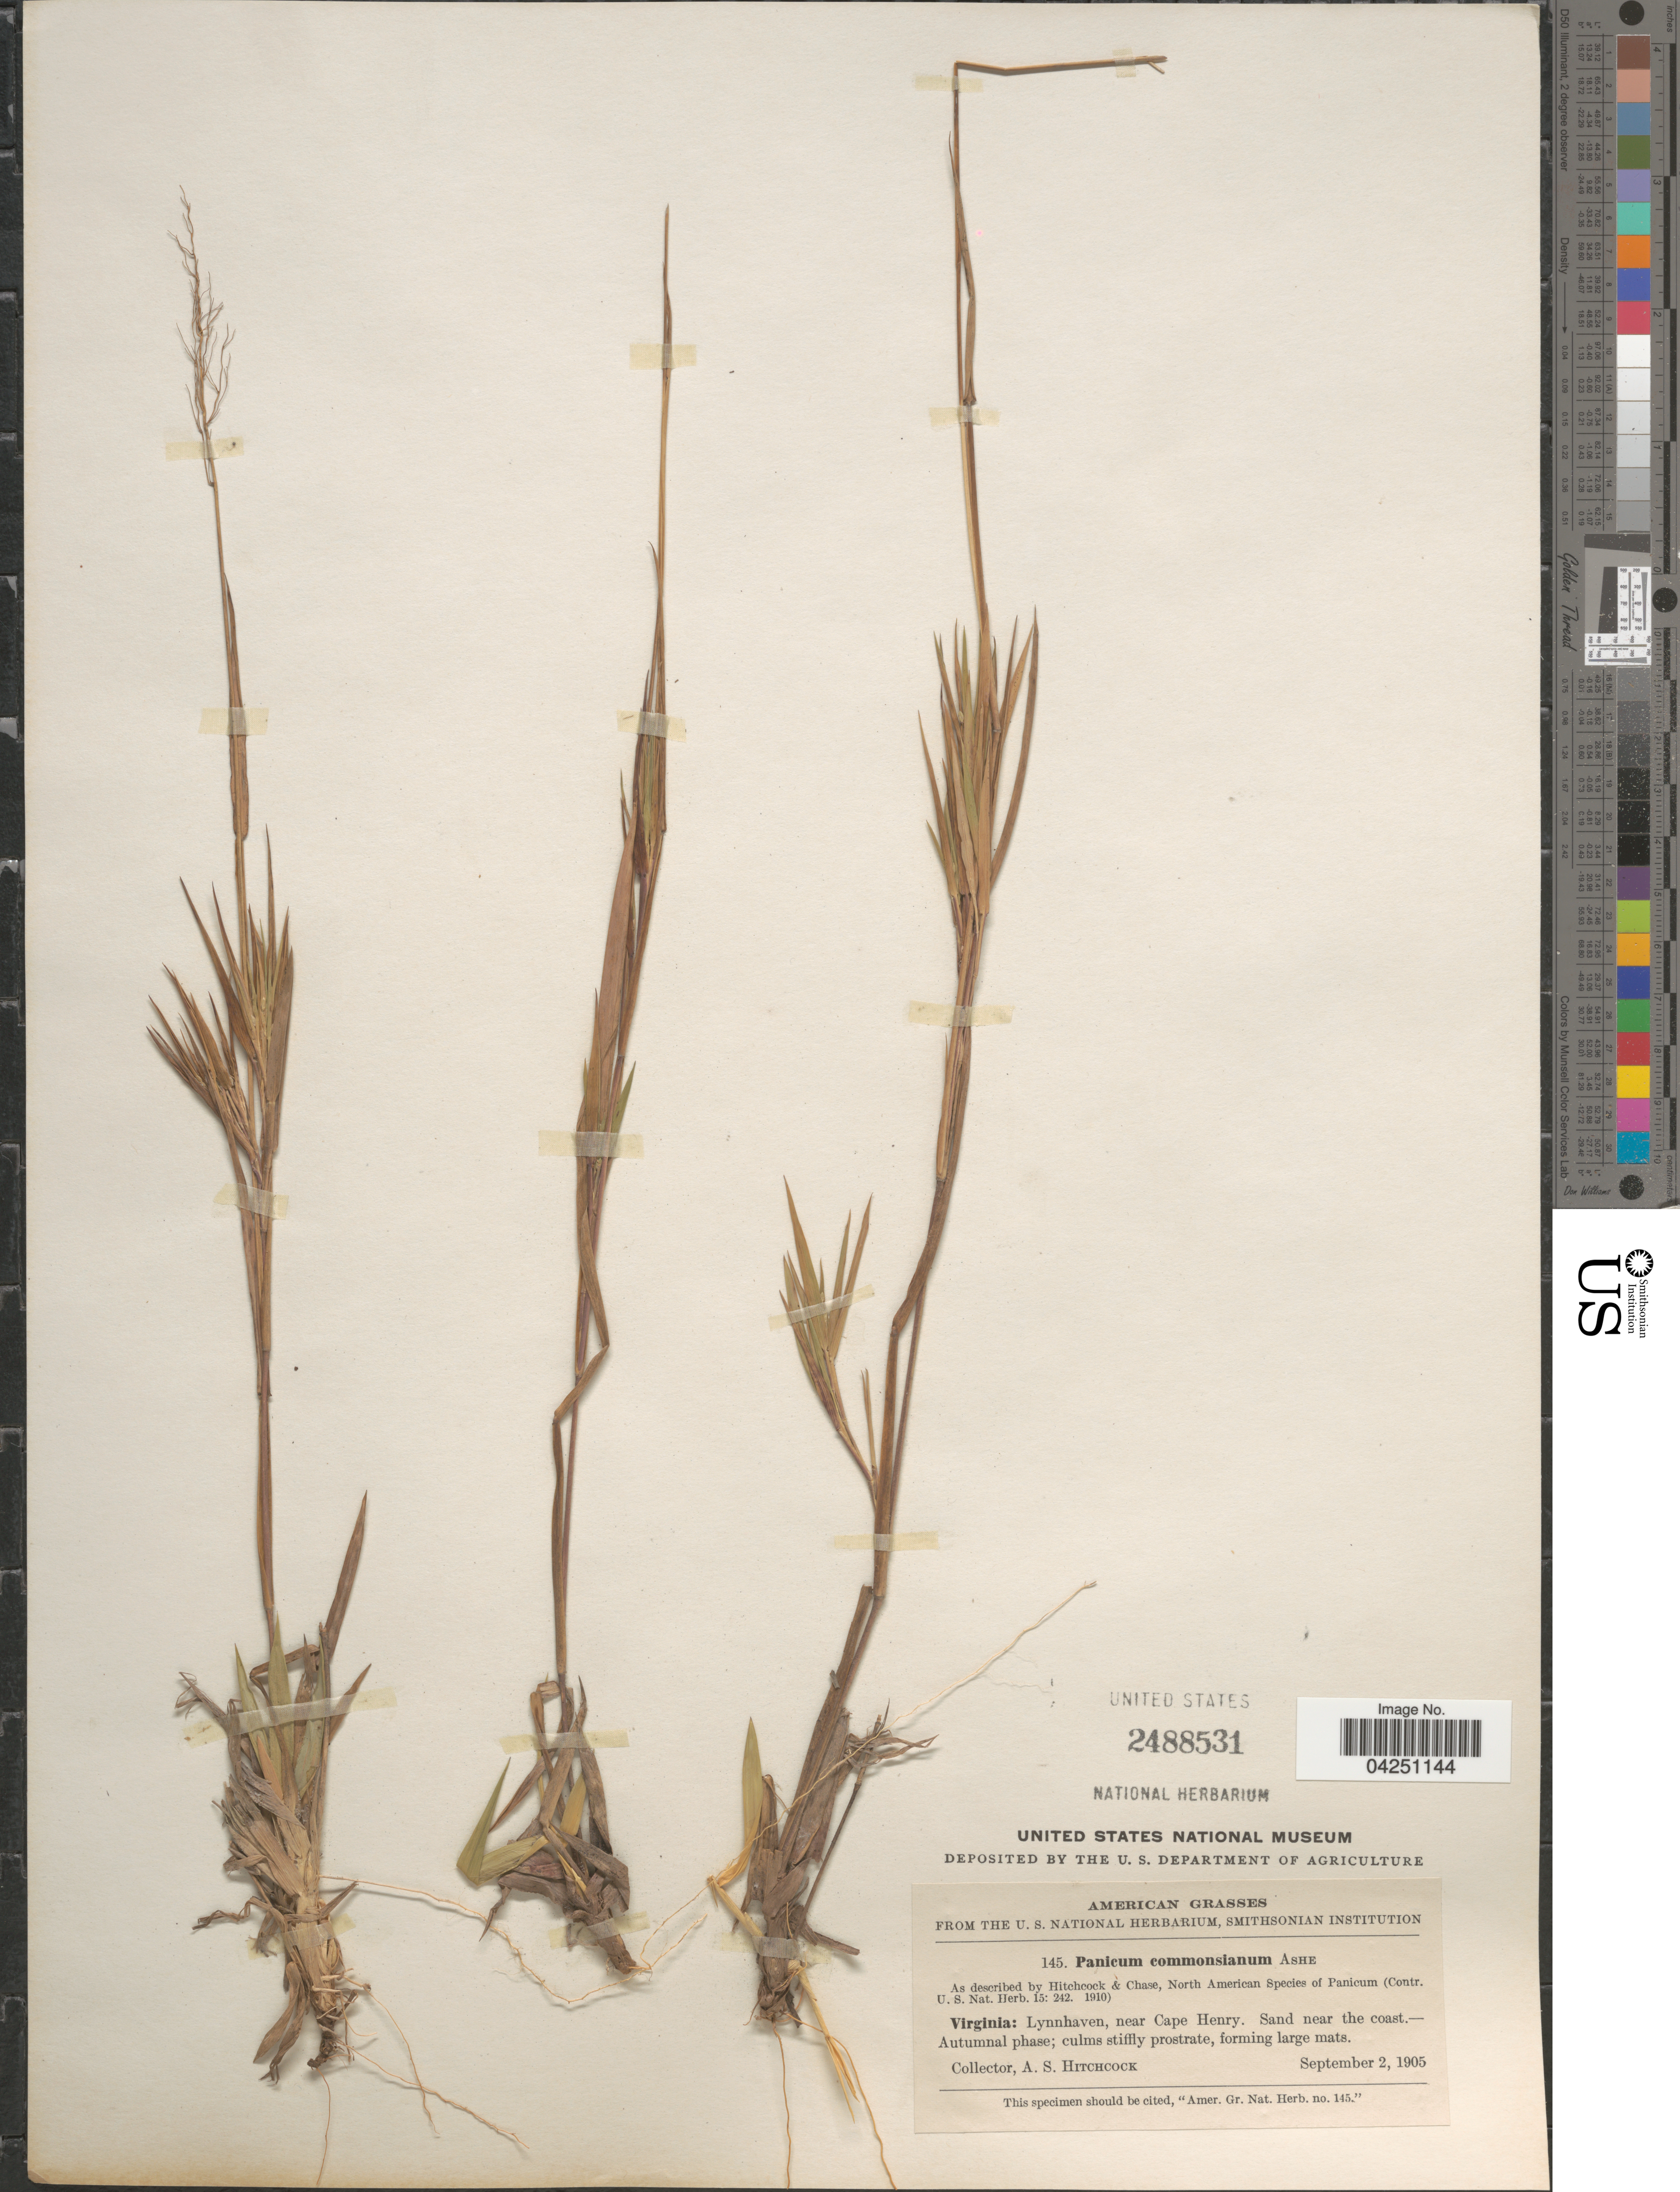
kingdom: Plantae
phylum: Tracheophyta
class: Liliopsida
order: Poales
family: Poaceae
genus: Dichanthelium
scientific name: Dichanthelium acuminatum var. acuminatum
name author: (Sw.) Gould & C.A. Clark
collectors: A. S. Hitchcock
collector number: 145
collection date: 1905-09-02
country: United States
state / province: Virginia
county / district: City of Virginia Beach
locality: Lynnhaven, near Cape Henry.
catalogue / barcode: US 2488531